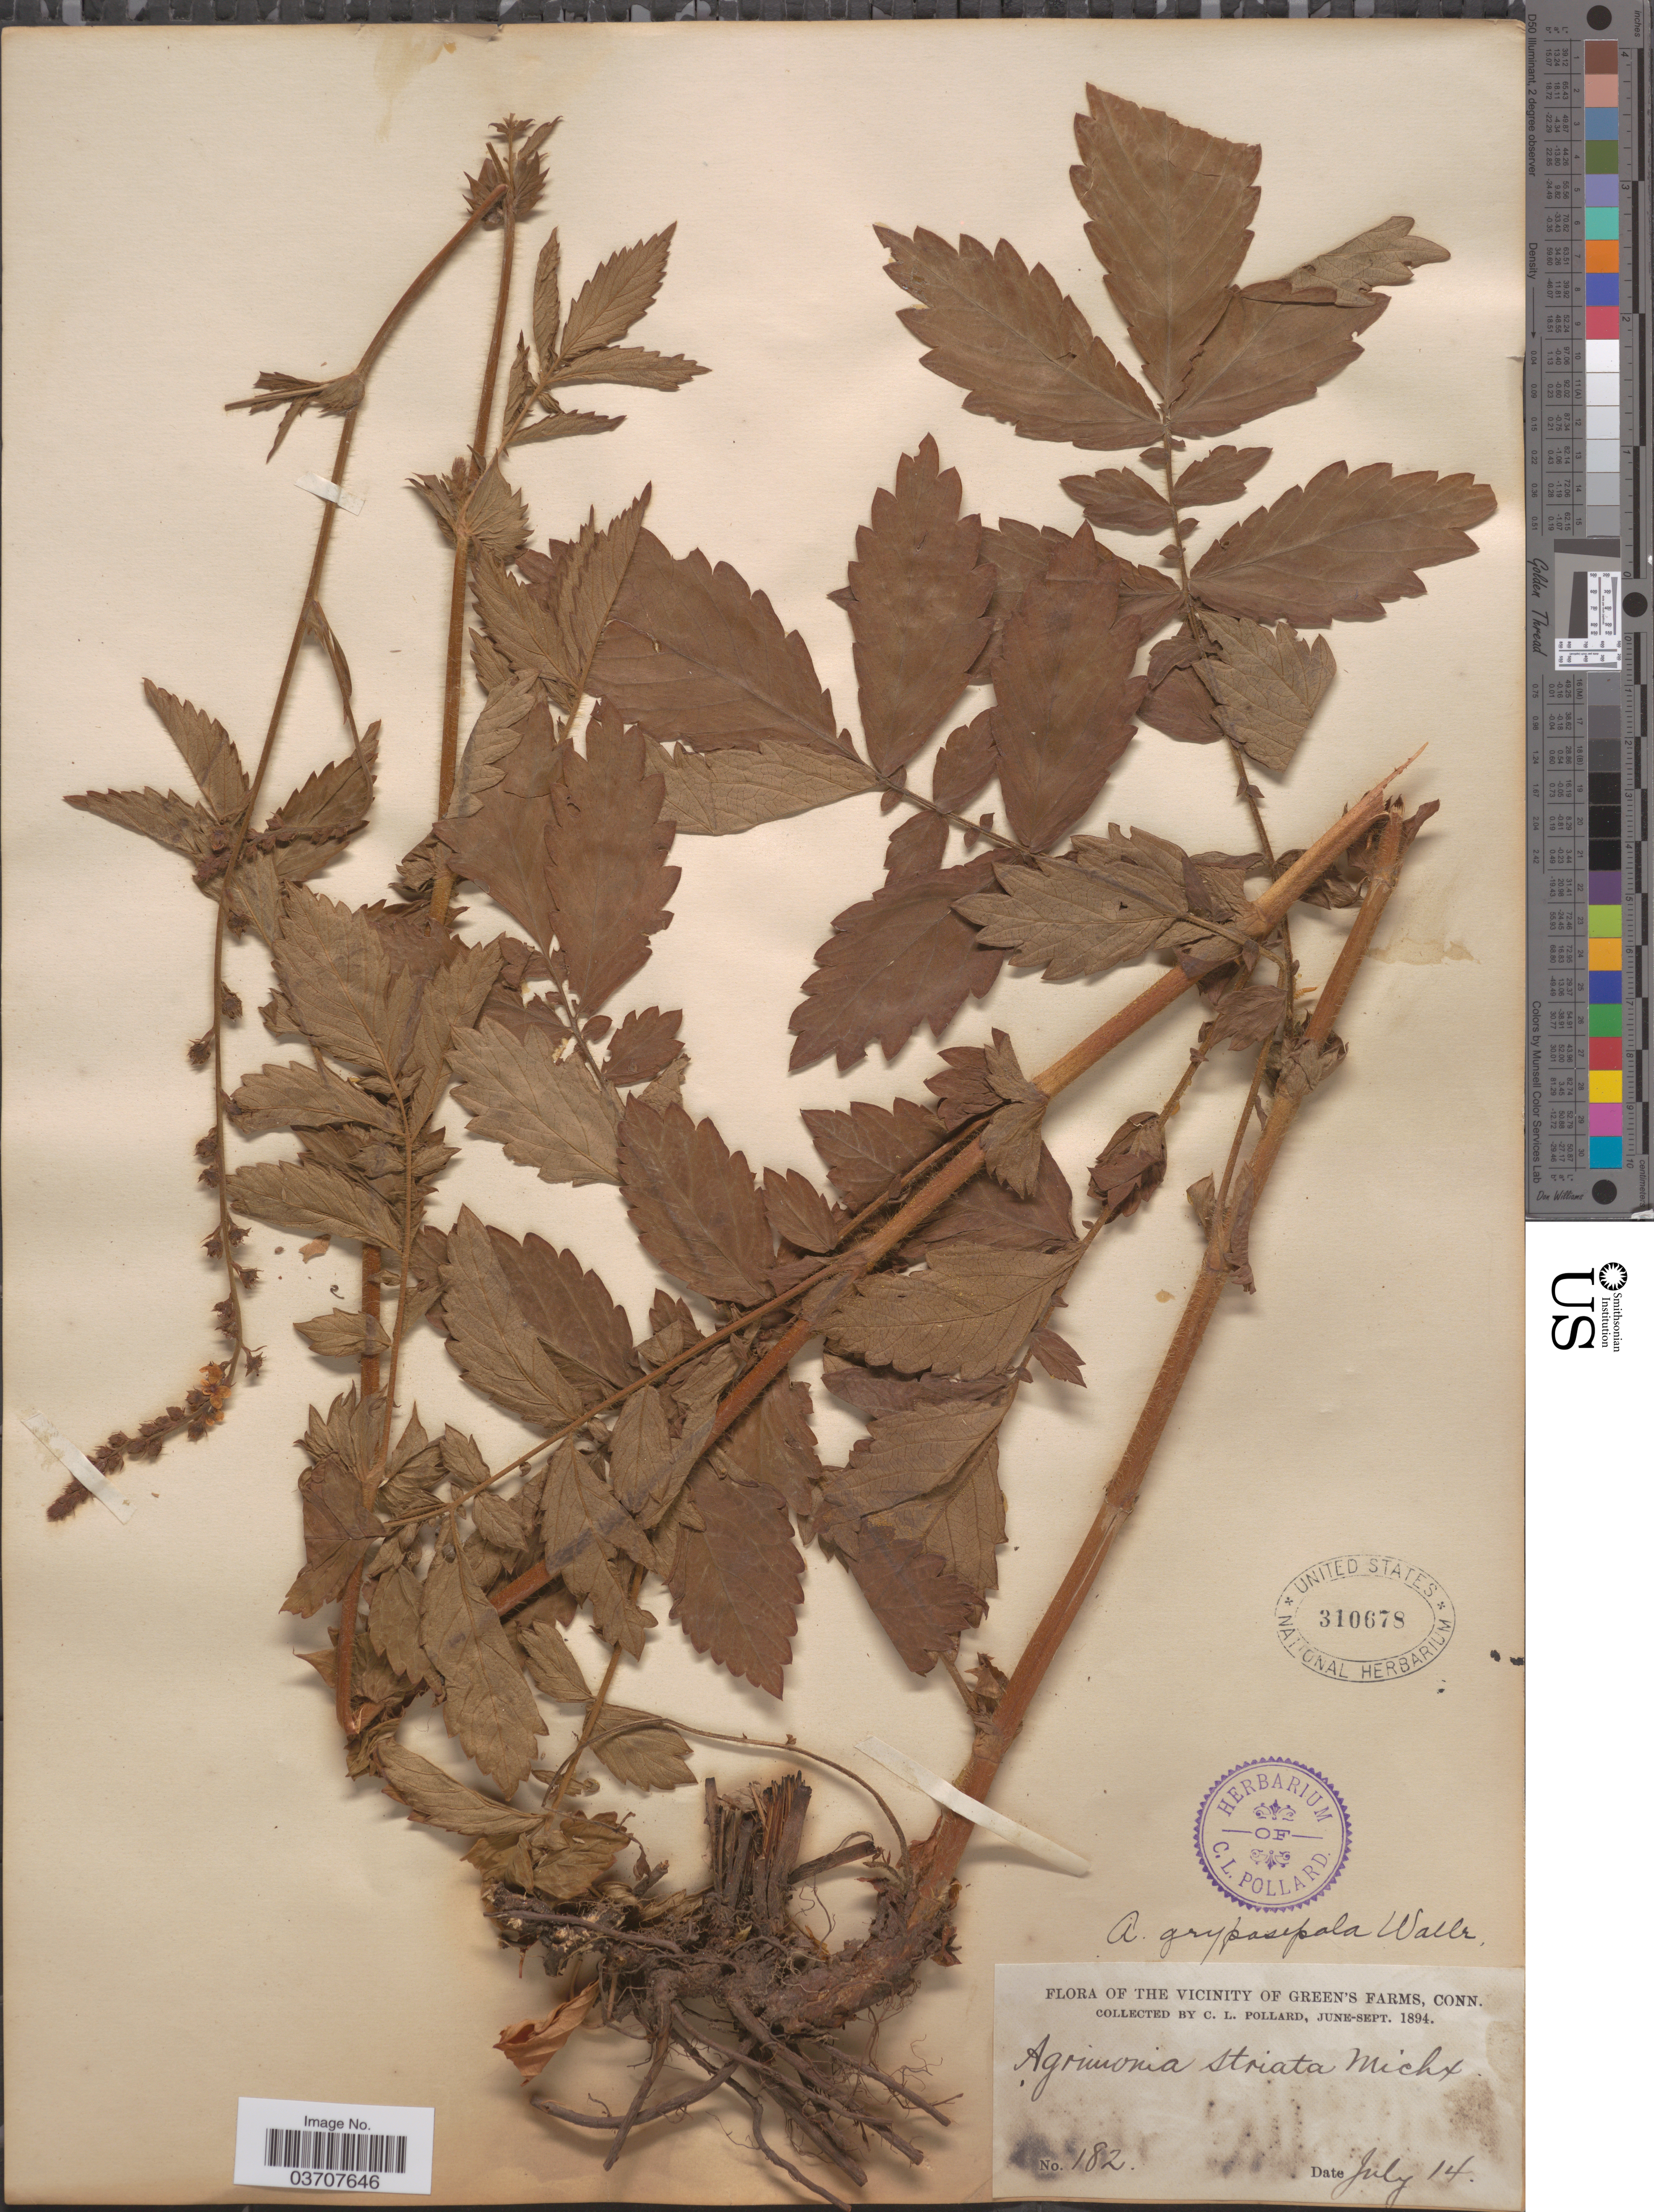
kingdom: Plantae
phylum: Tracheophyta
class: Magnoliopsida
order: Rosales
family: Rosaceae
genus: Agrimonia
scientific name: Agrimonia gryposepala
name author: Wallr.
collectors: C. L. Pollard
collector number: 182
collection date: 1894-07-14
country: United States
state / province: Connecticut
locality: The Vicinity of Green's Farm.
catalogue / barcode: US 310678